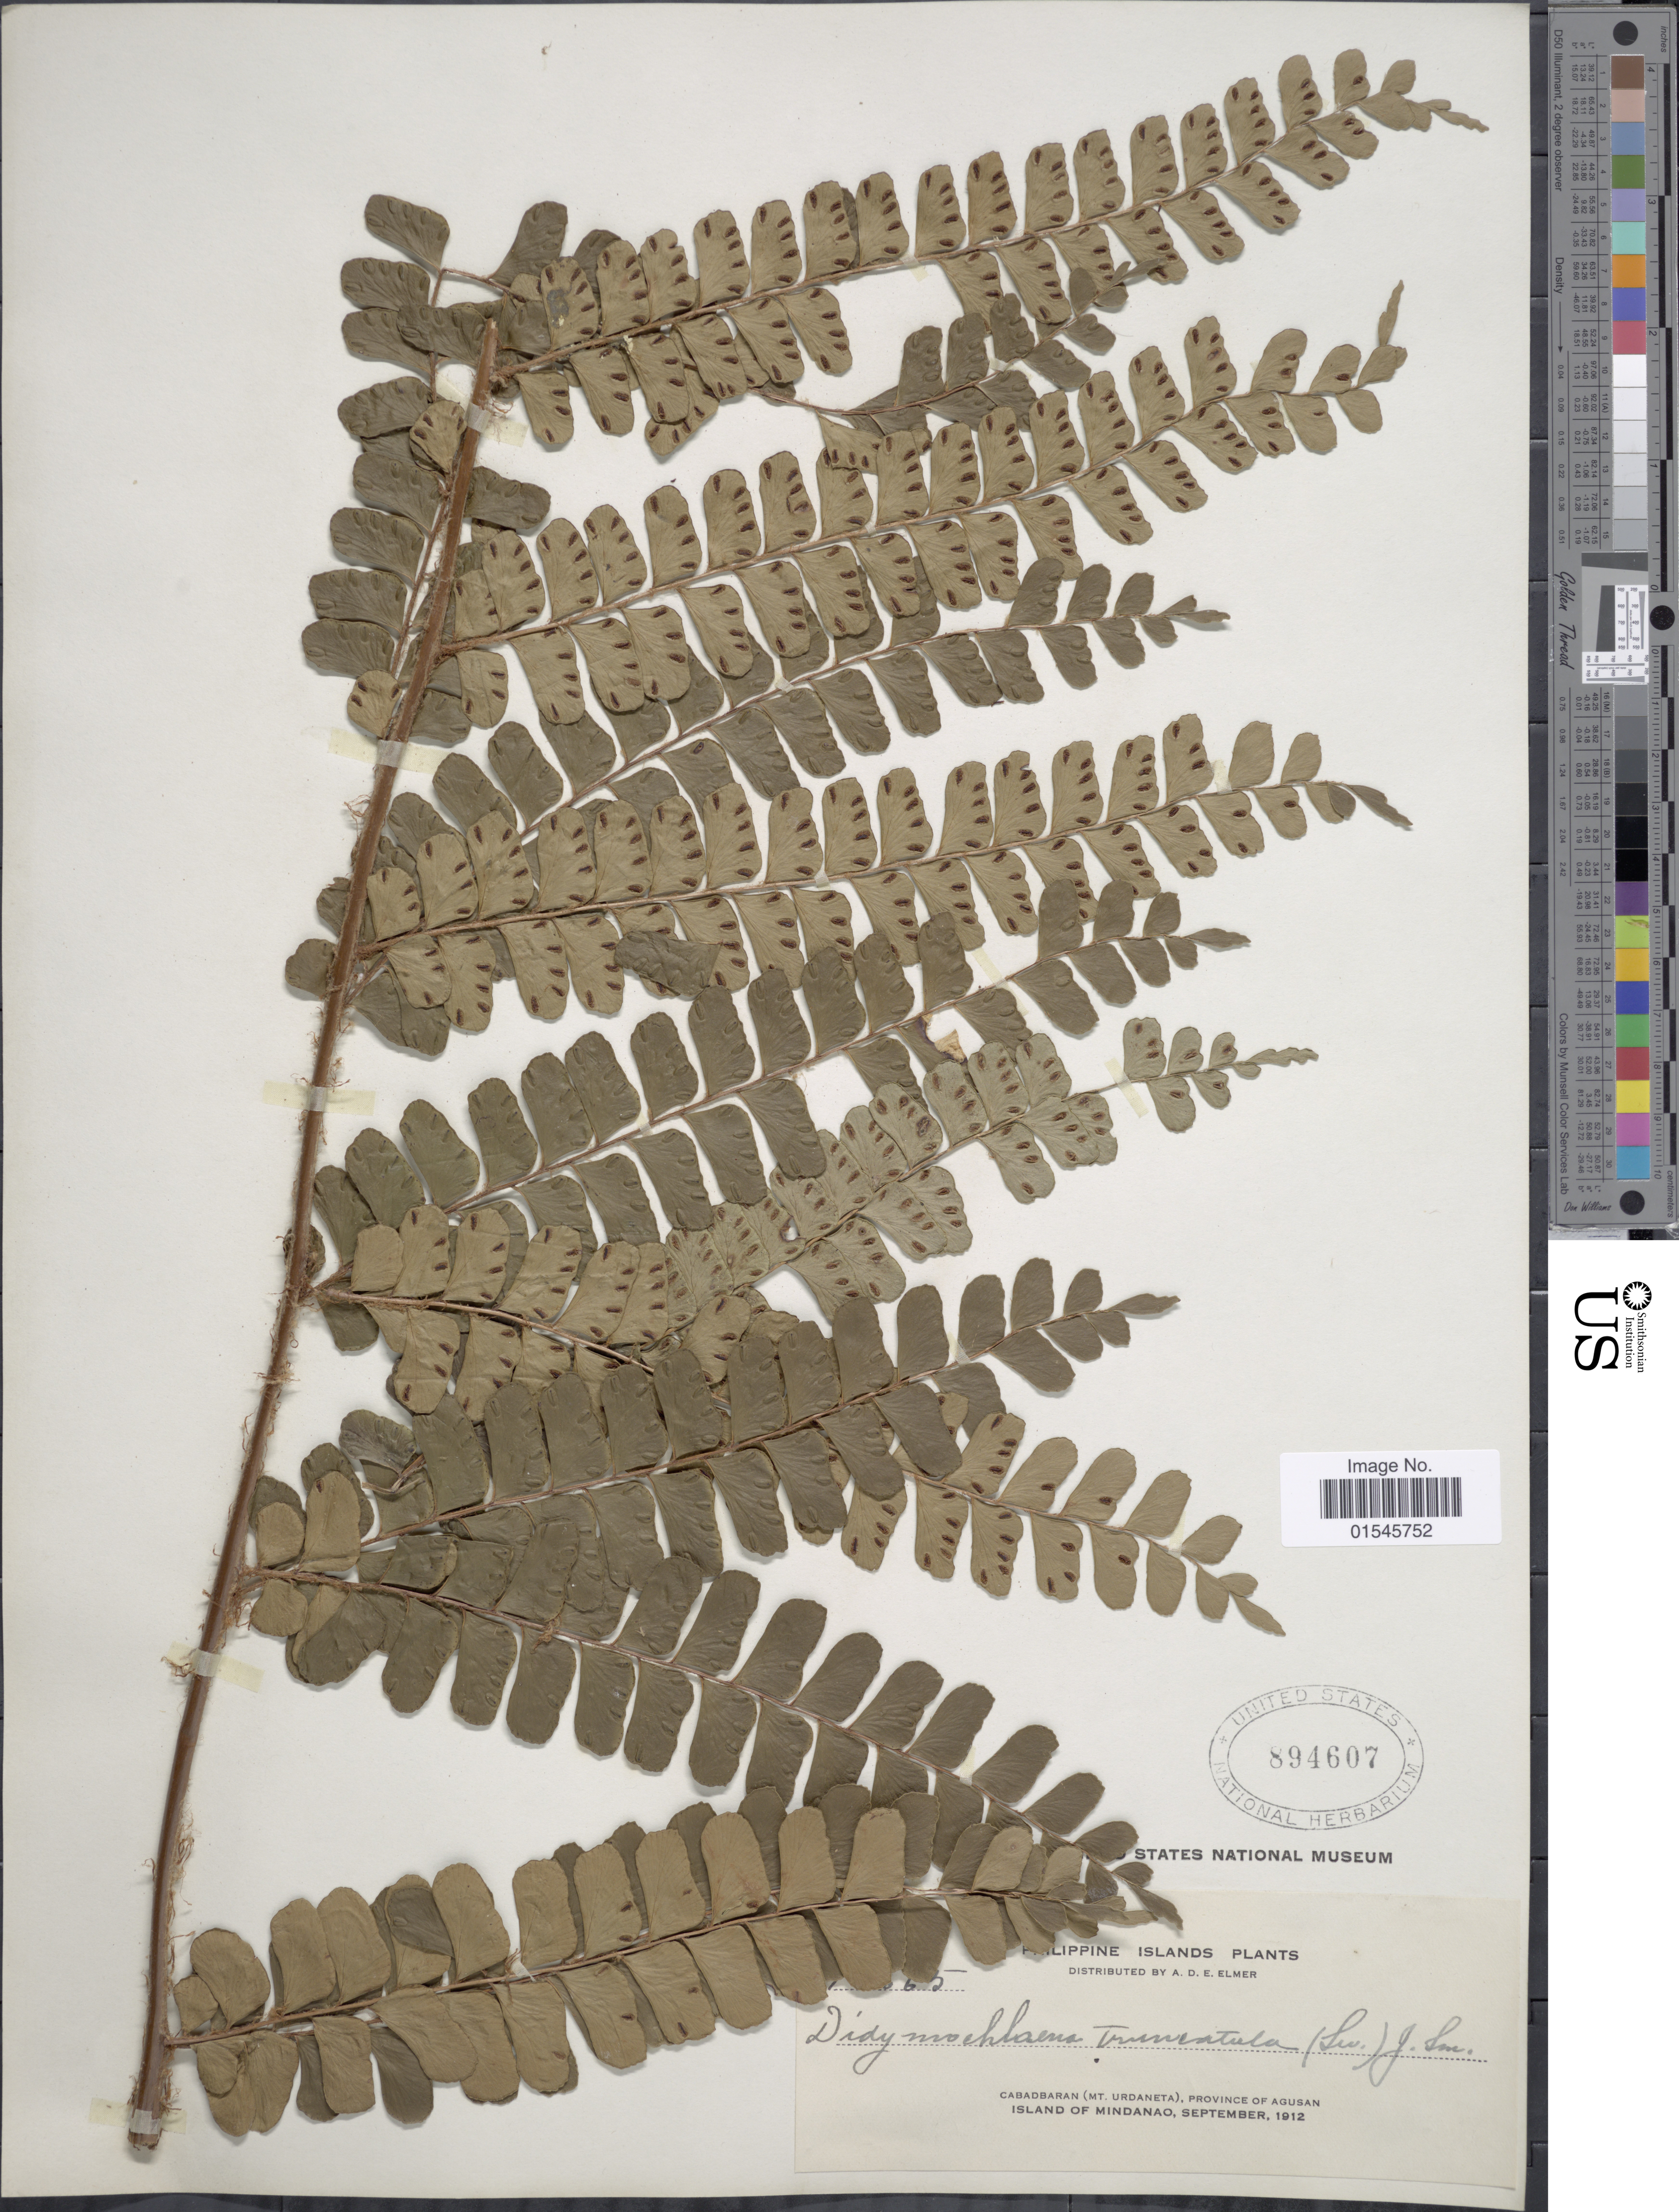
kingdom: Plantae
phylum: Tracheophyta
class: Polypodiopsida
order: Polypodiales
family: Didymochlaenaceae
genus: Didymochlaena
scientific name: Didymochlaena truncatula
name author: (Sw.) J. Sm.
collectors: A. D. E. Elmer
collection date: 1912-09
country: Philippines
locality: Cabadbaran (Mt. Urdaneta), province of Agusan, Island of Mindanao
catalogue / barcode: US 894607